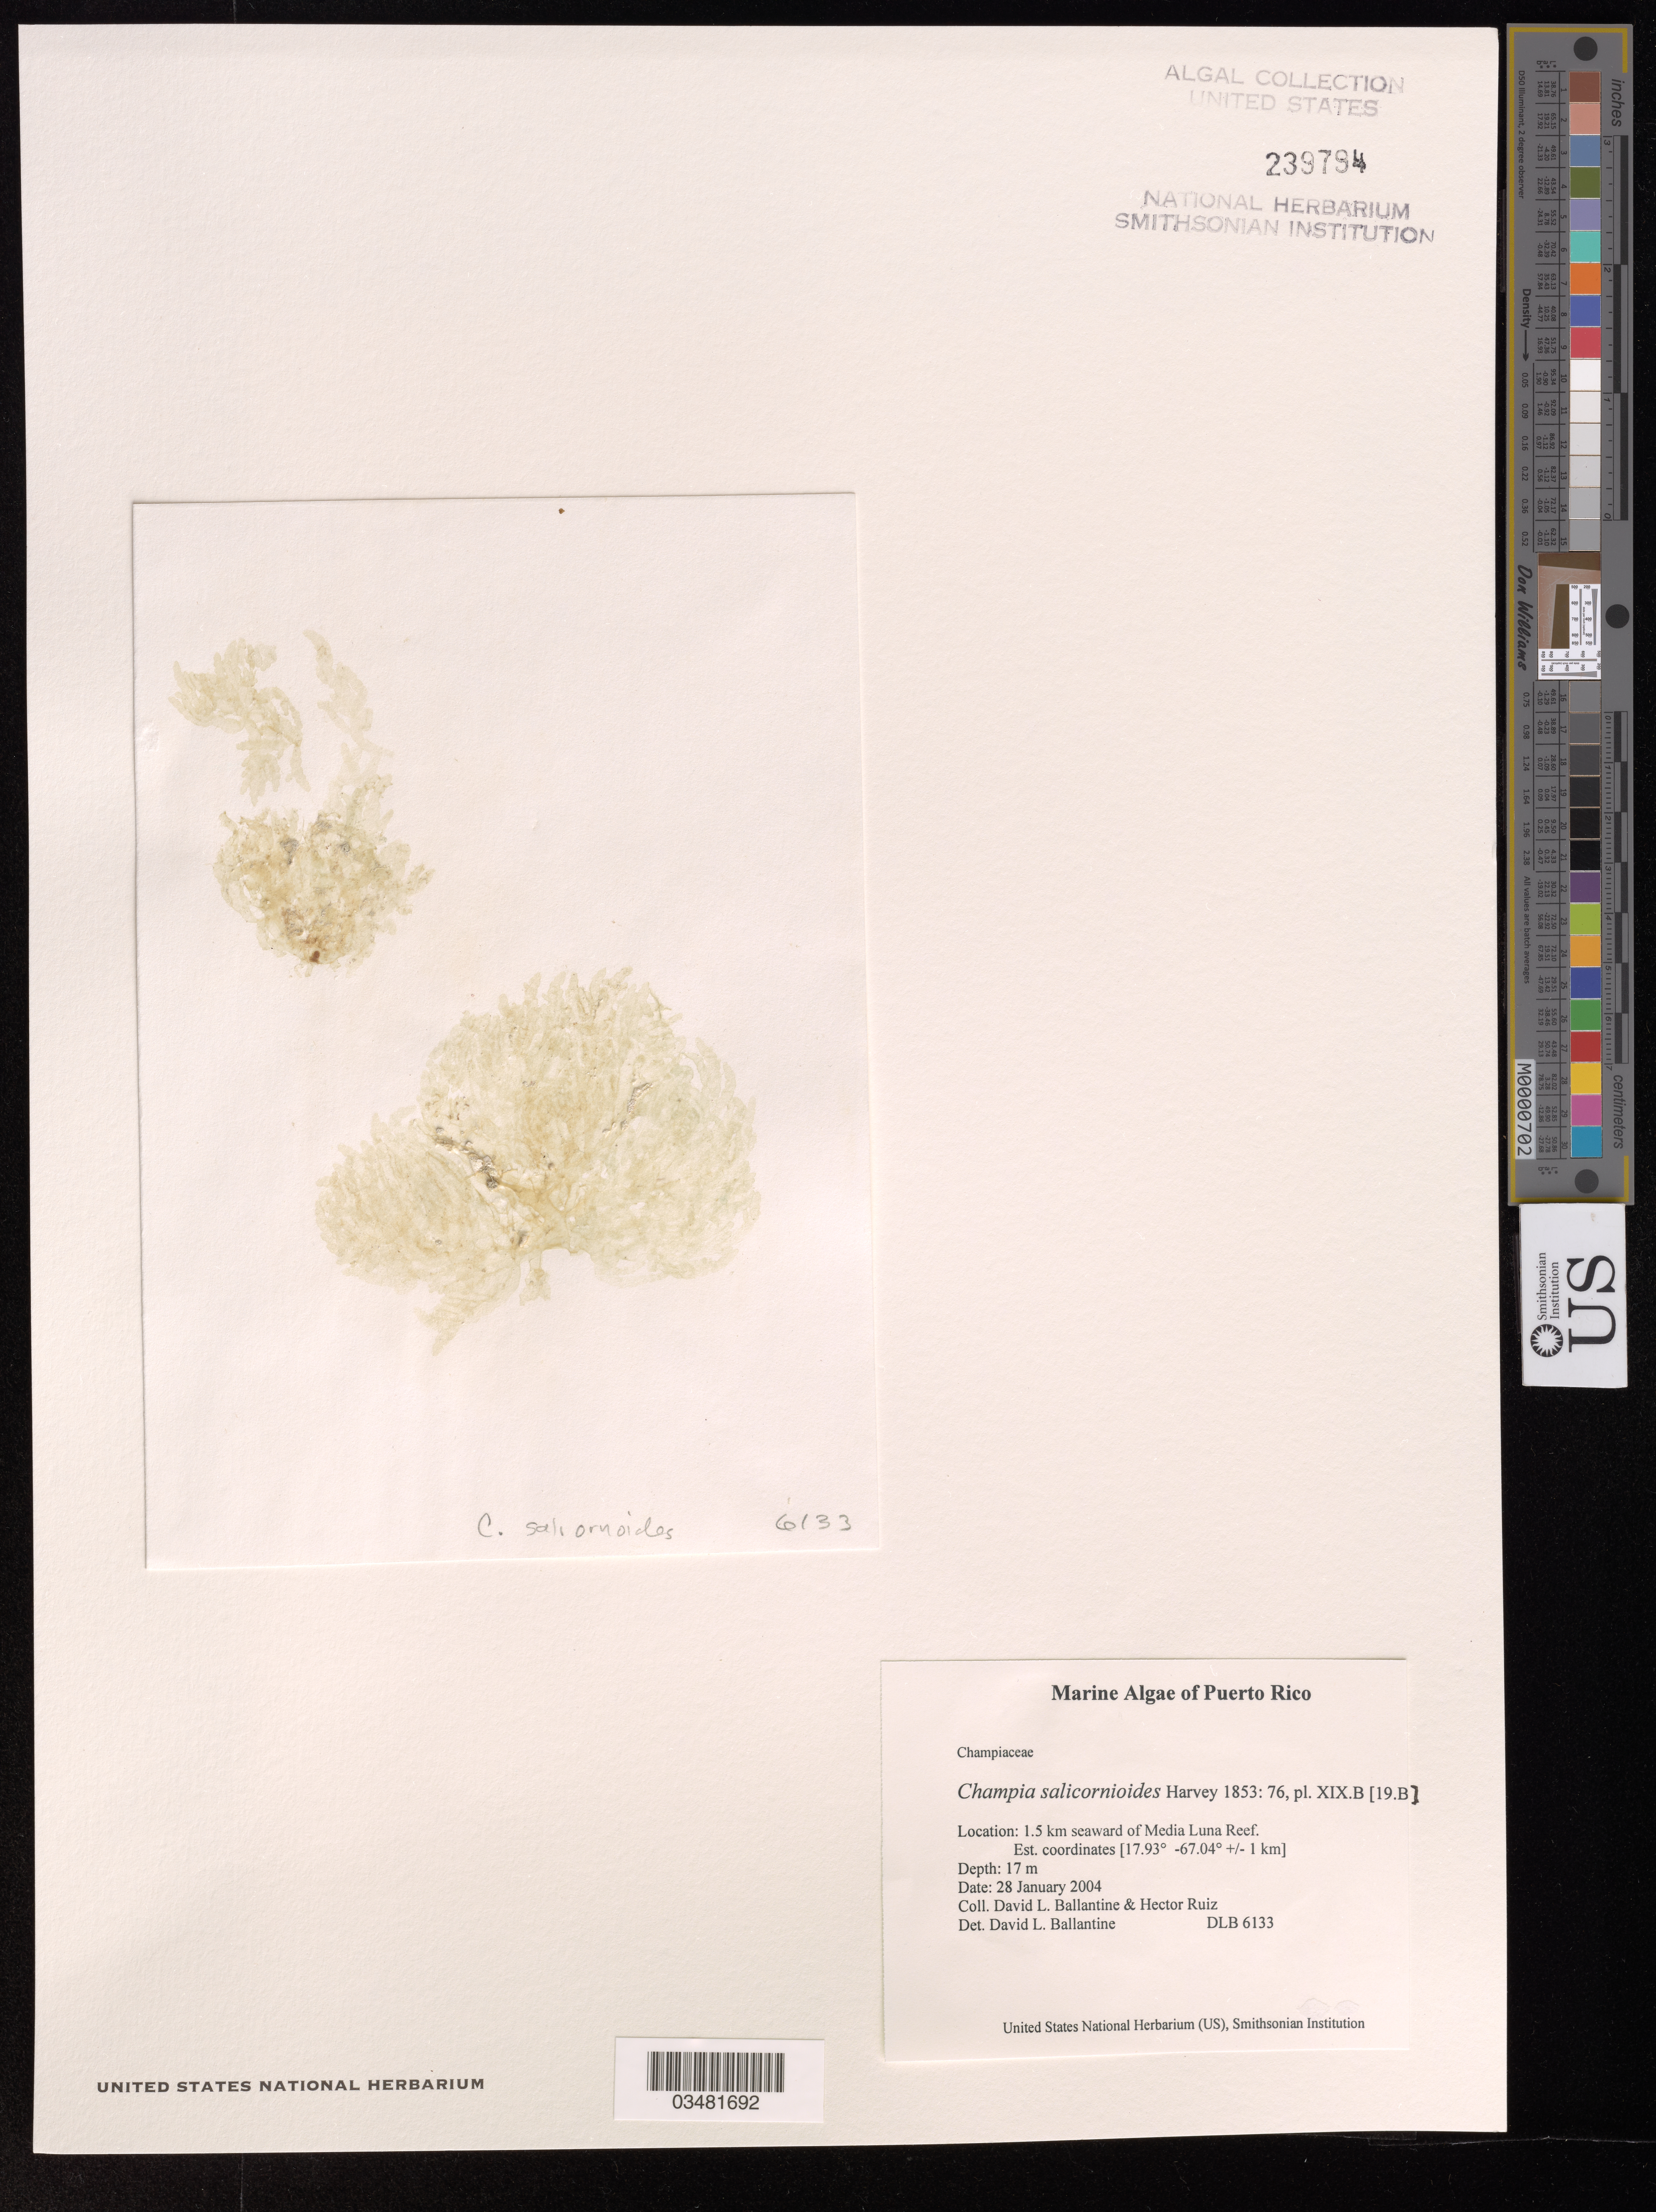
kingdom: Plantae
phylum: Rhodophyta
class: Florideophyceae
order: Rhodymeniales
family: Champiaceae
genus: Champia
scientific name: Champia salicornioides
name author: Harv.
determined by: Ballantine, D. L.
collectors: D.L. Ballantine & H. Ruiz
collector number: DLB 6133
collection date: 2004-01-28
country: Puerto Rico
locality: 1.5 km seaward of Media Luna Reef.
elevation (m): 17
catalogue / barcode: US 239794